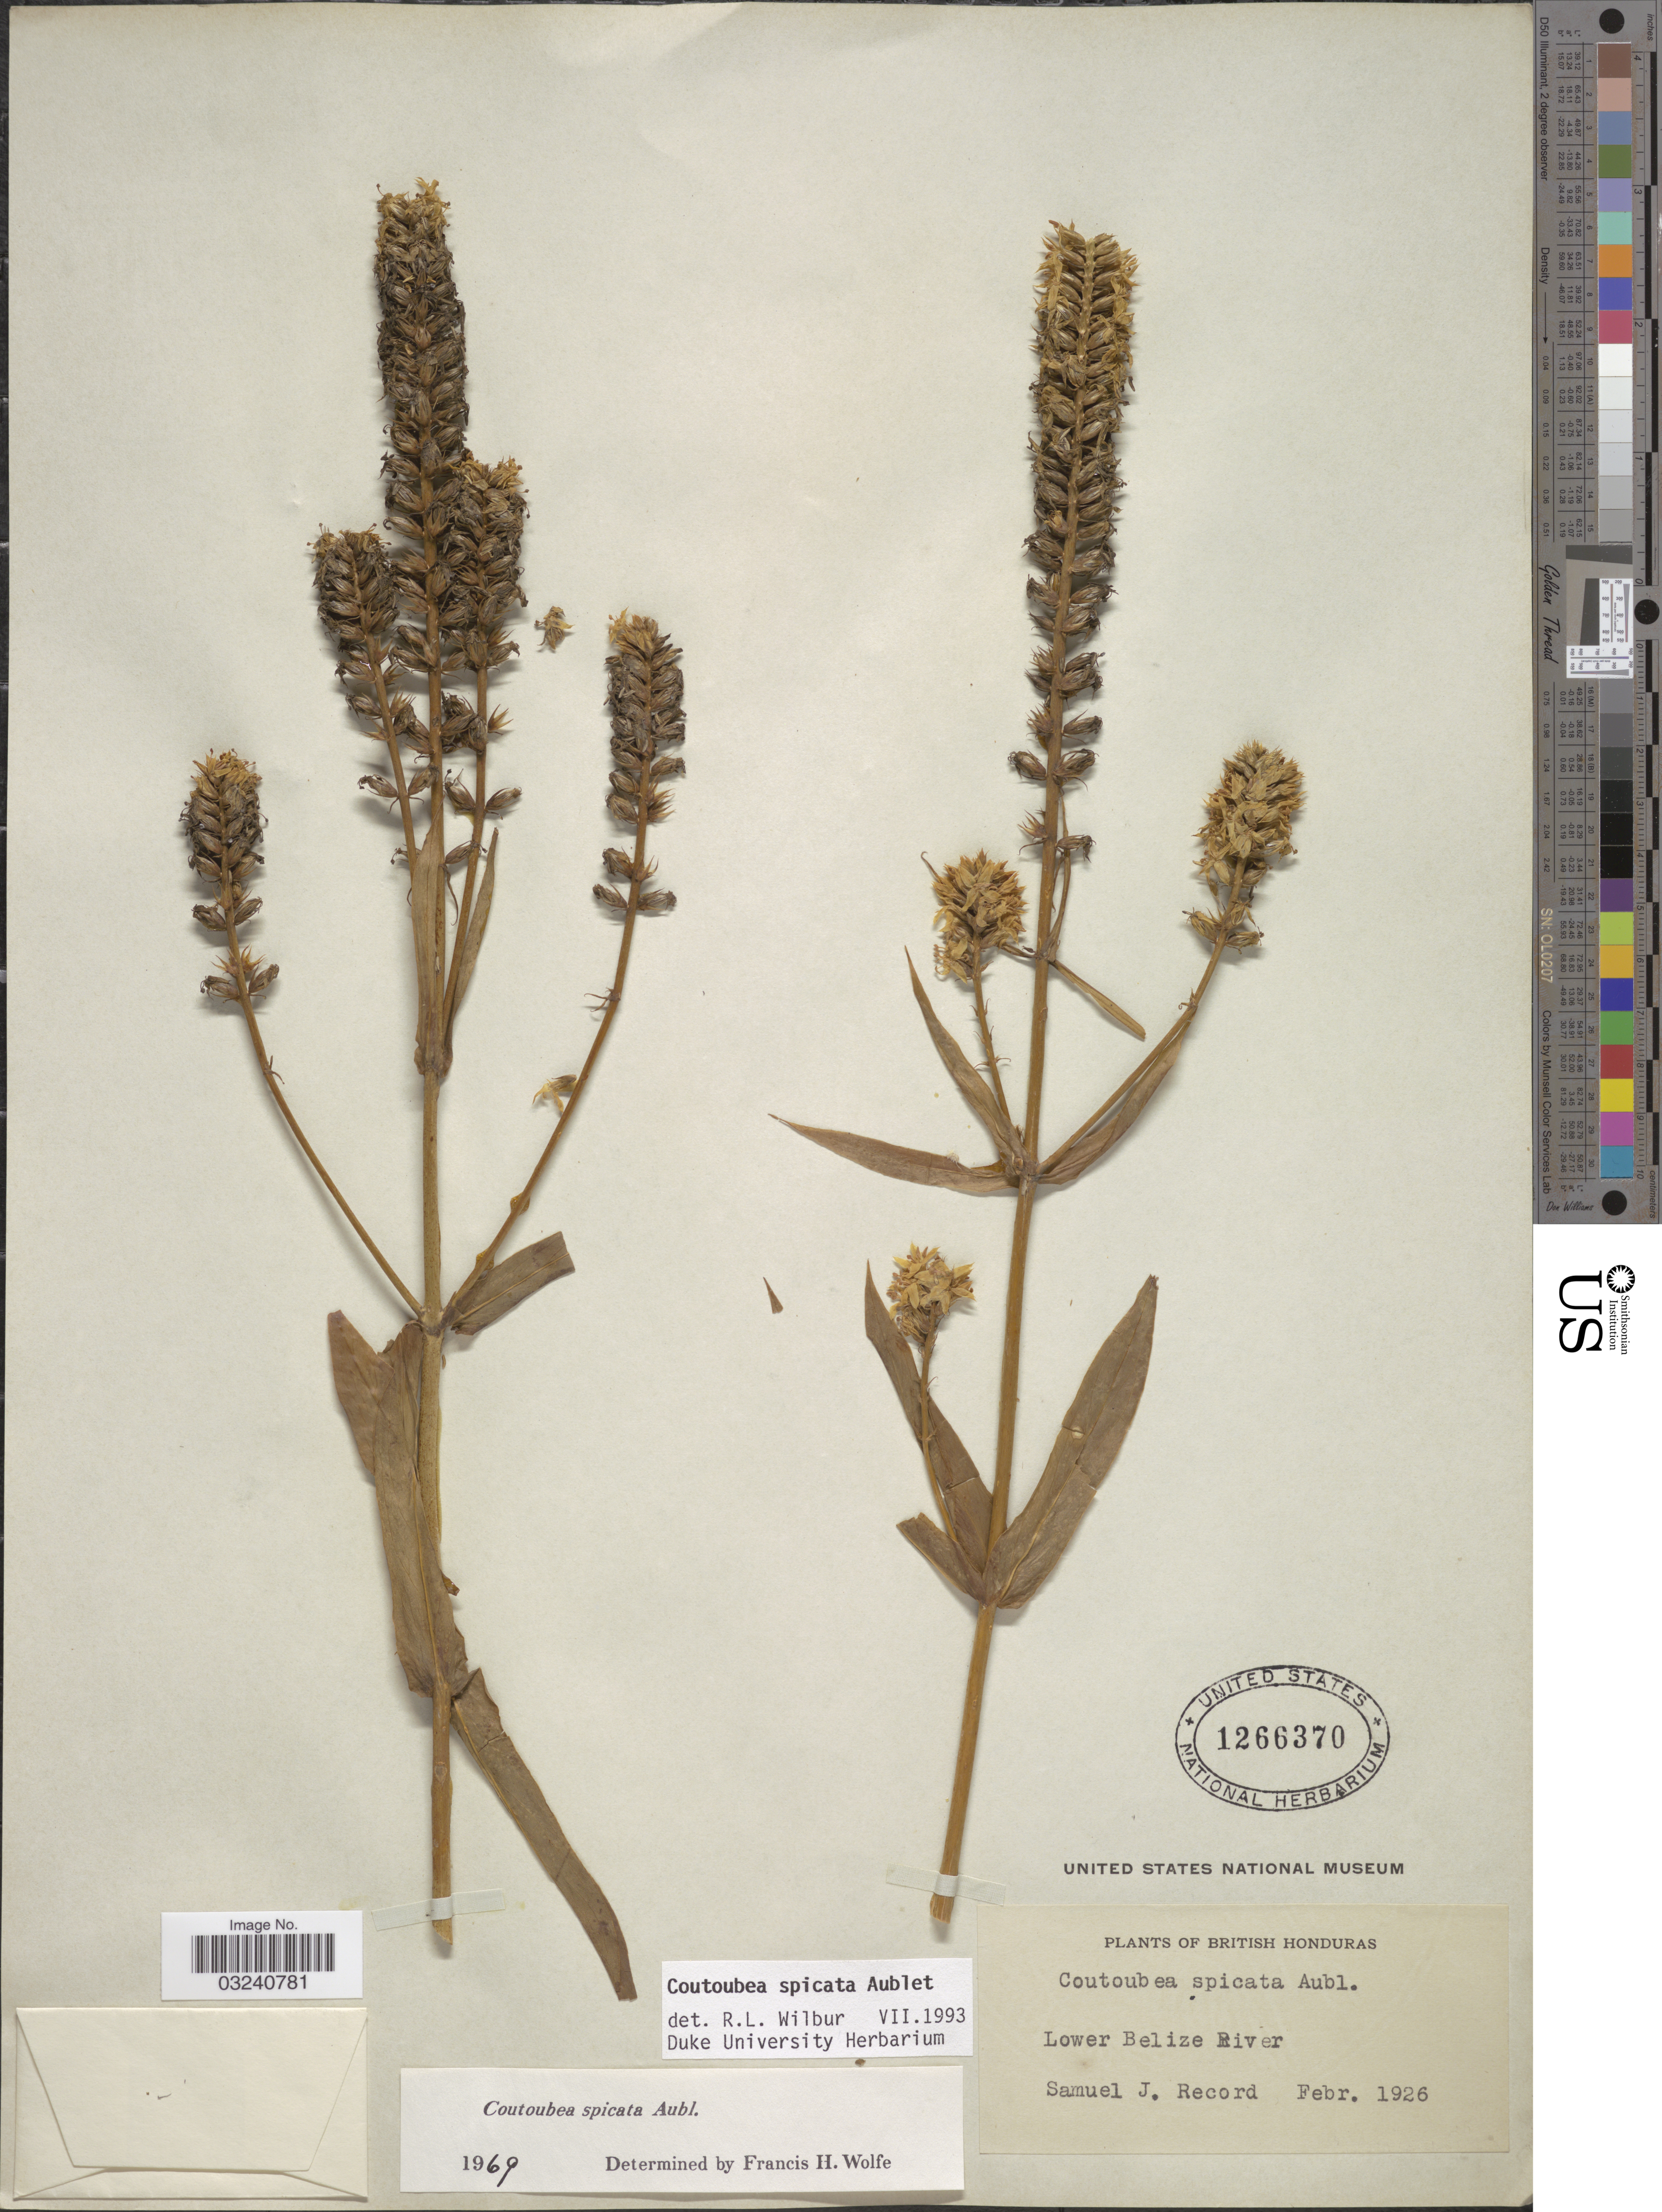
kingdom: Plantae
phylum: Tracheophyta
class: Magnoliopsida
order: Gentianales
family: Gentianaceae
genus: Coutoubea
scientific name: Coutoubea spicata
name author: Aubl.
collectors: S. J. Record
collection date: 1926-02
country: Belize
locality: British Honduras. Lower Belize River.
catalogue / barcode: US 1266370